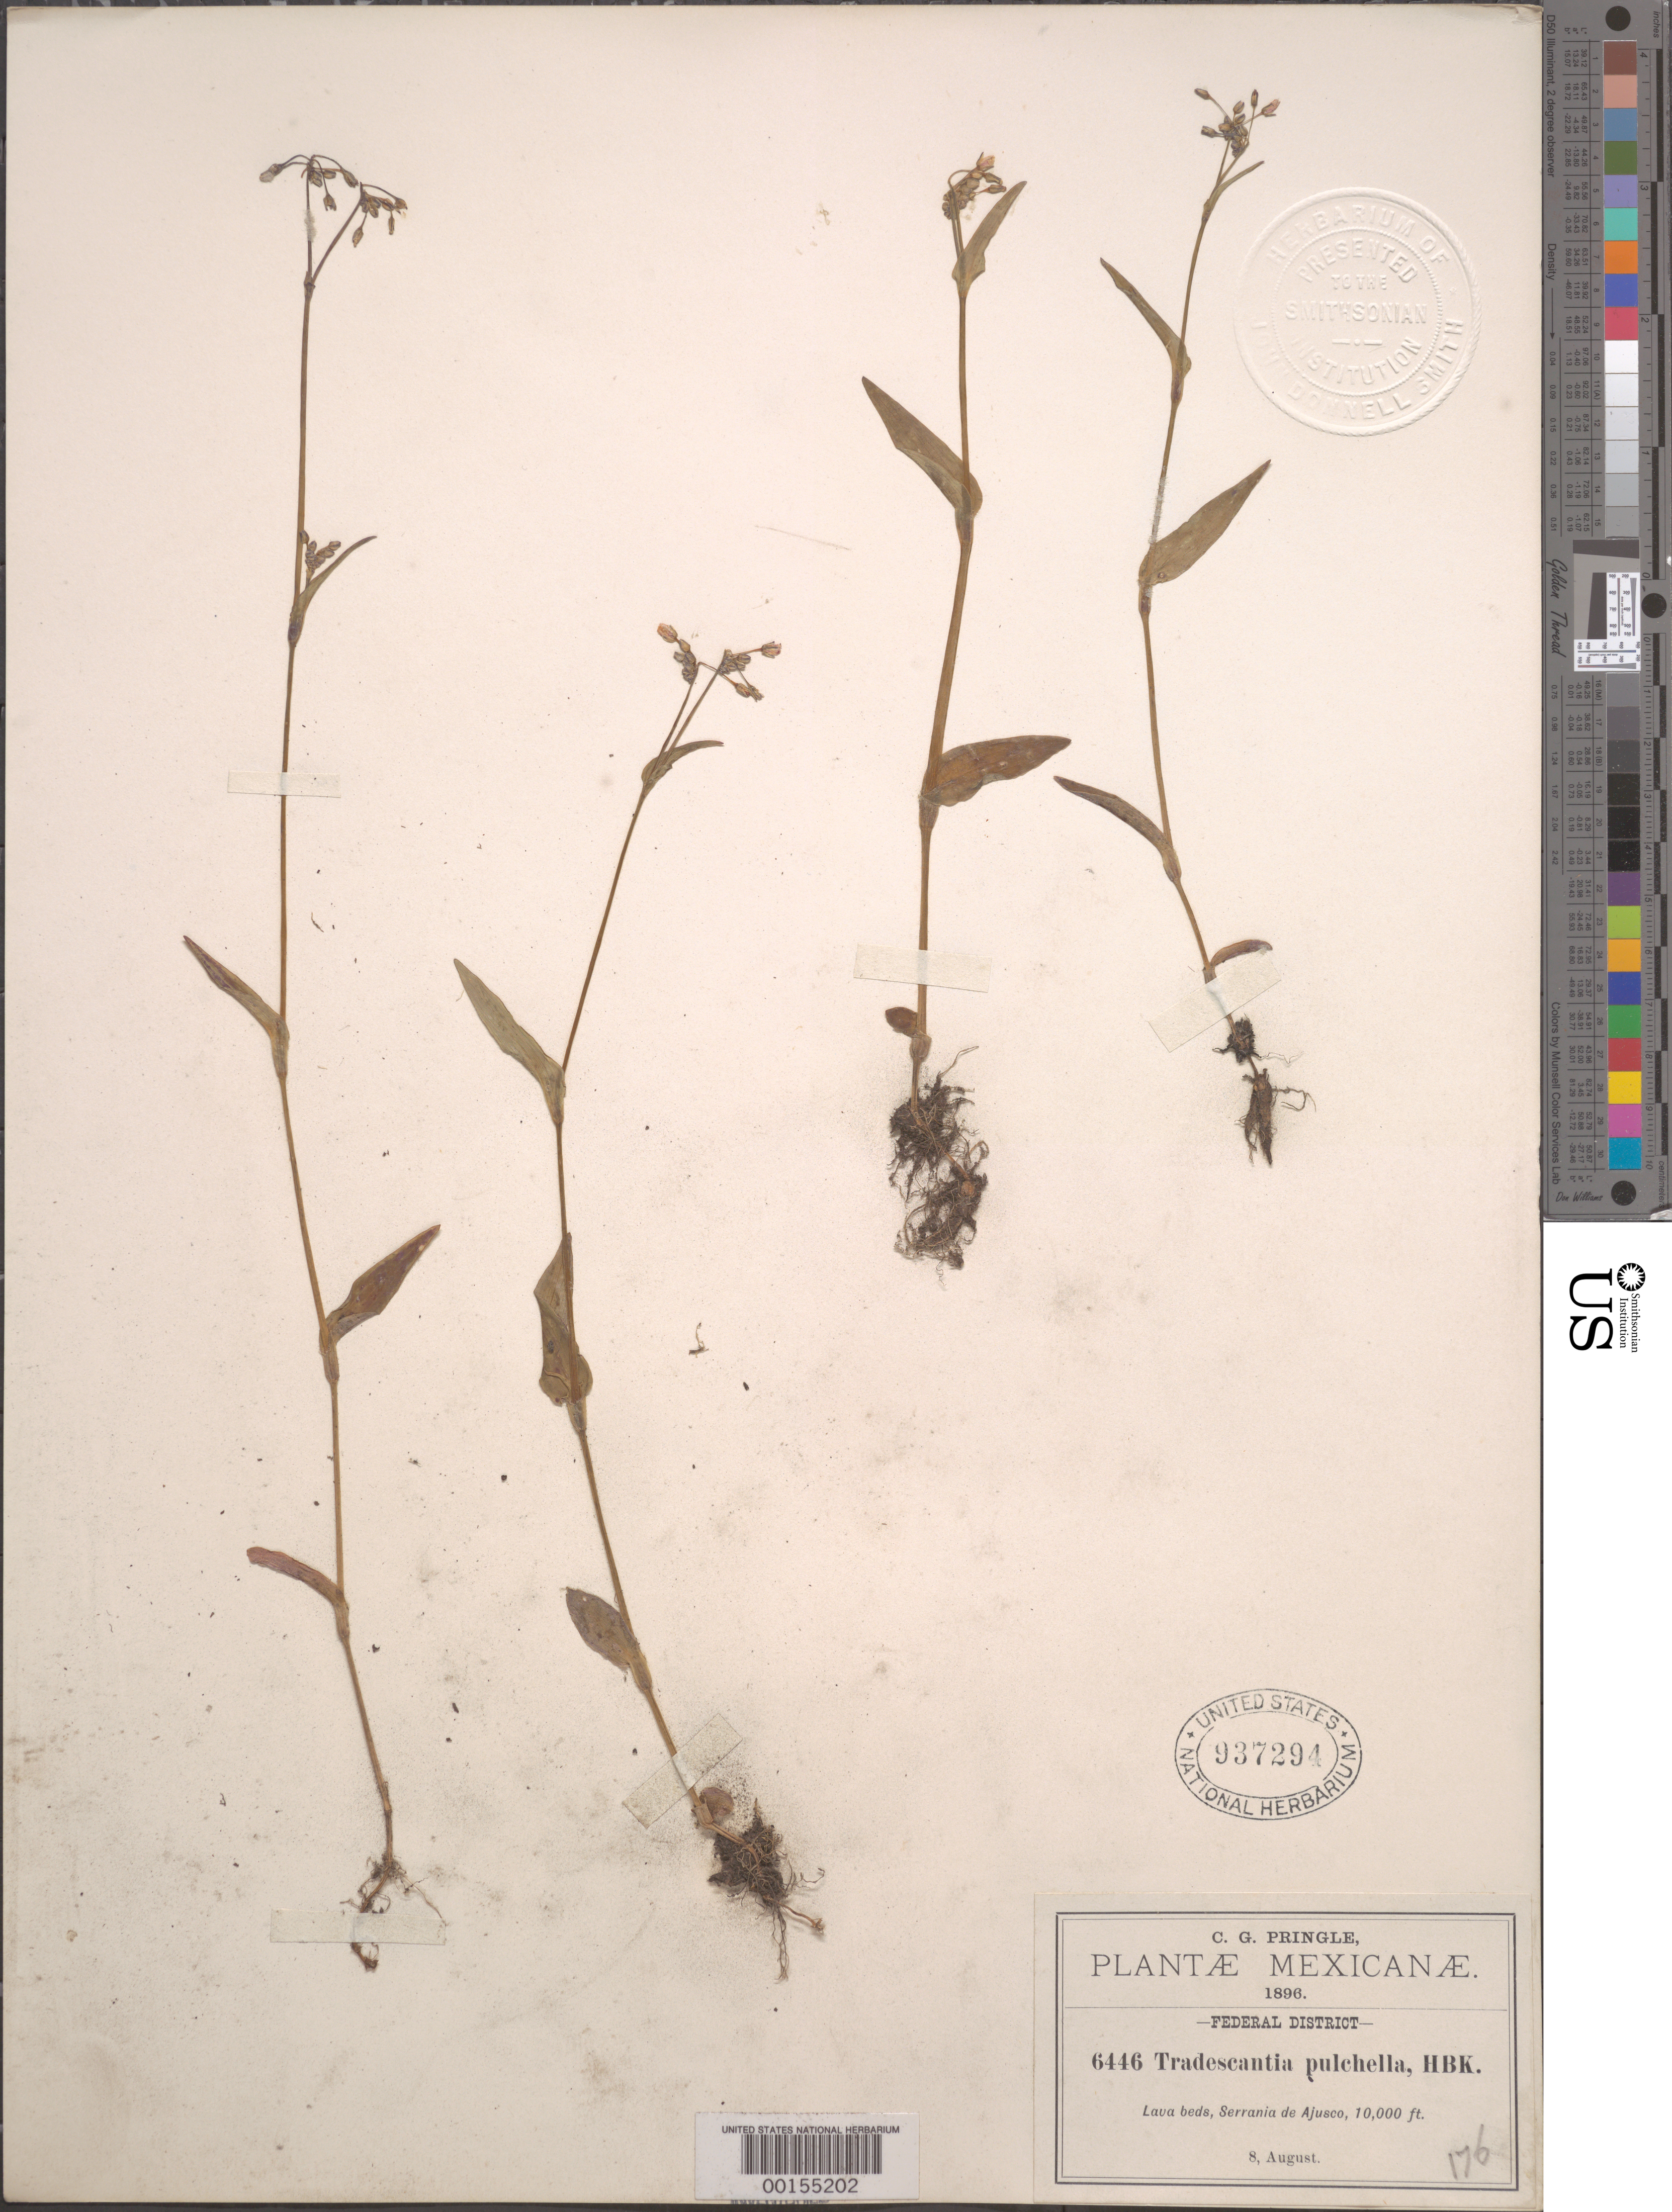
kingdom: Plantae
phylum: Tracheophyta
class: Liliopsida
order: Commelinales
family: Commelinaceae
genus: Gibasis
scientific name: Gibasis pulchella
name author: (Kunth) Raf.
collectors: C. G. Pringle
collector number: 6446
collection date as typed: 08 Aug 1896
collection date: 1896-08-08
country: Mexico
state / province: Distrito Federal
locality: Serrania de Ajusco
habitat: Lava beds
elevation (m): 3050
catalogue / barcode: US 937294